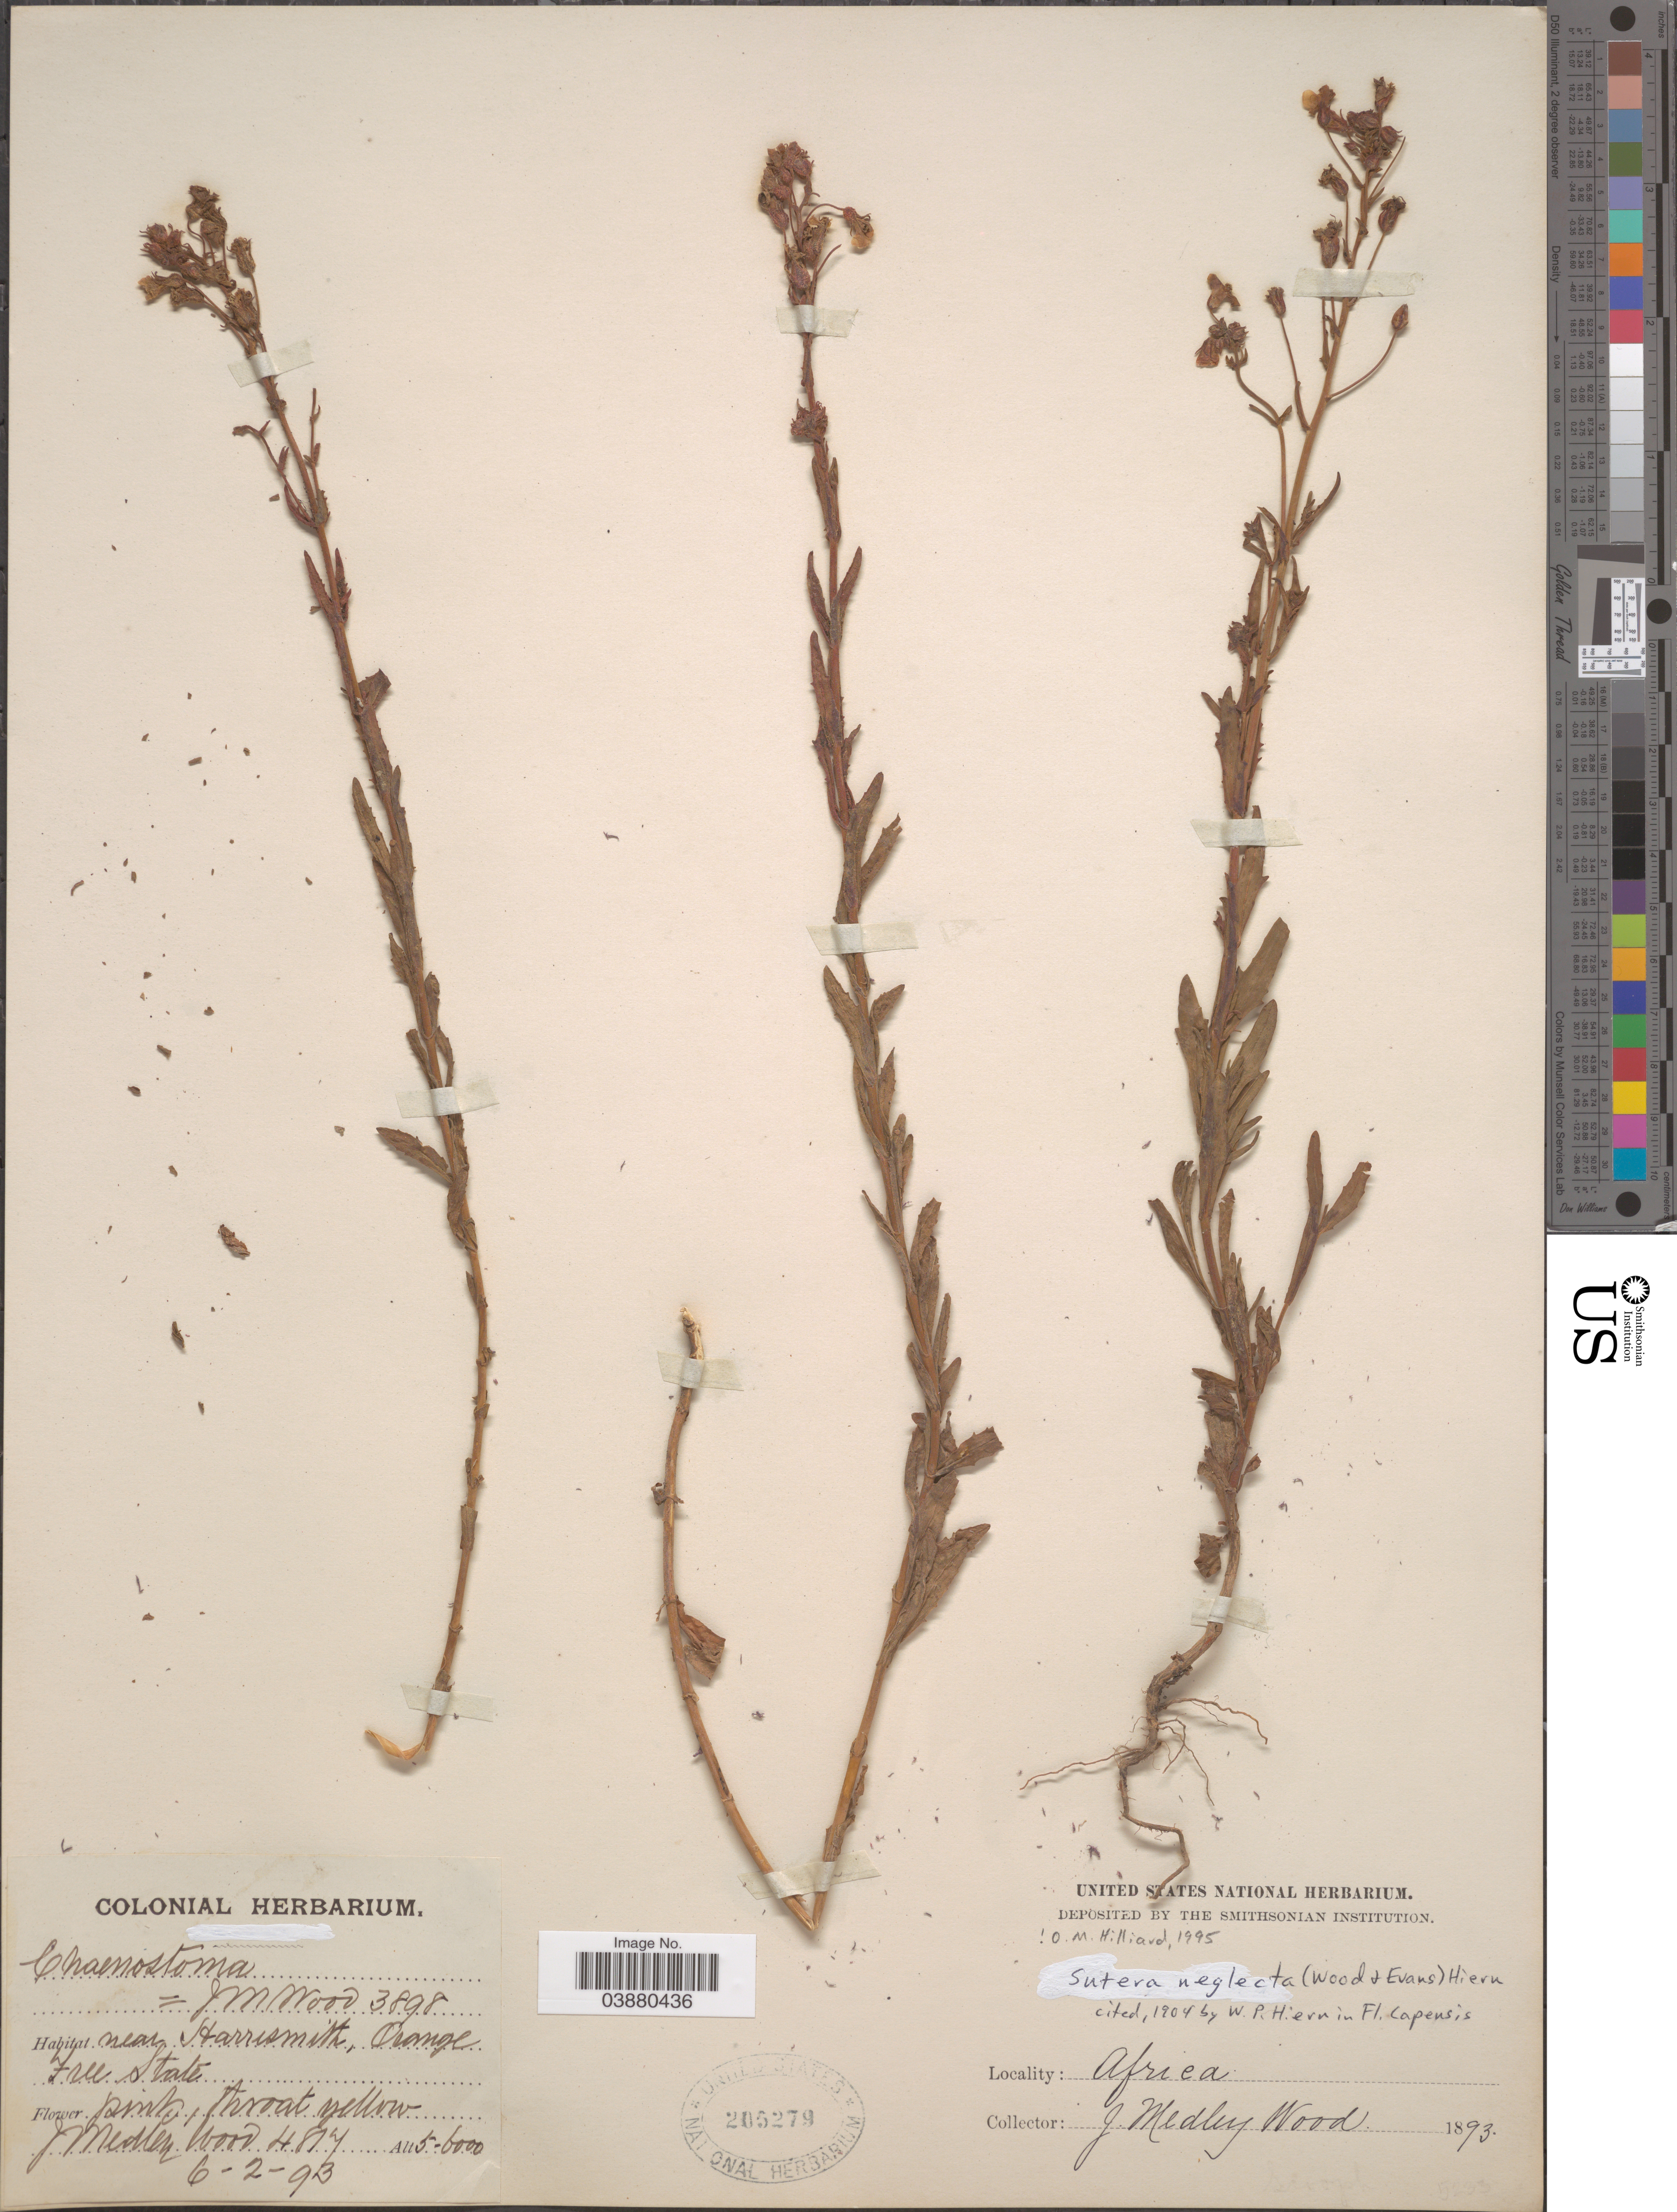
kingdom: Plantae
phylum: Tracheophyta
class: Magnoliopsida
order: Lamiales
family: Scrophulariaceae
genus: Sutera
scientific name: Sutera neglecta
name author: Hiern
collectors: J. Medley Wood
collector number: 4817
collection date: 1893-02-06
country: South Africa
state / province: Free State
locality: Near Harrismith, Orange Free State.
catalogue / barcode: US 205279